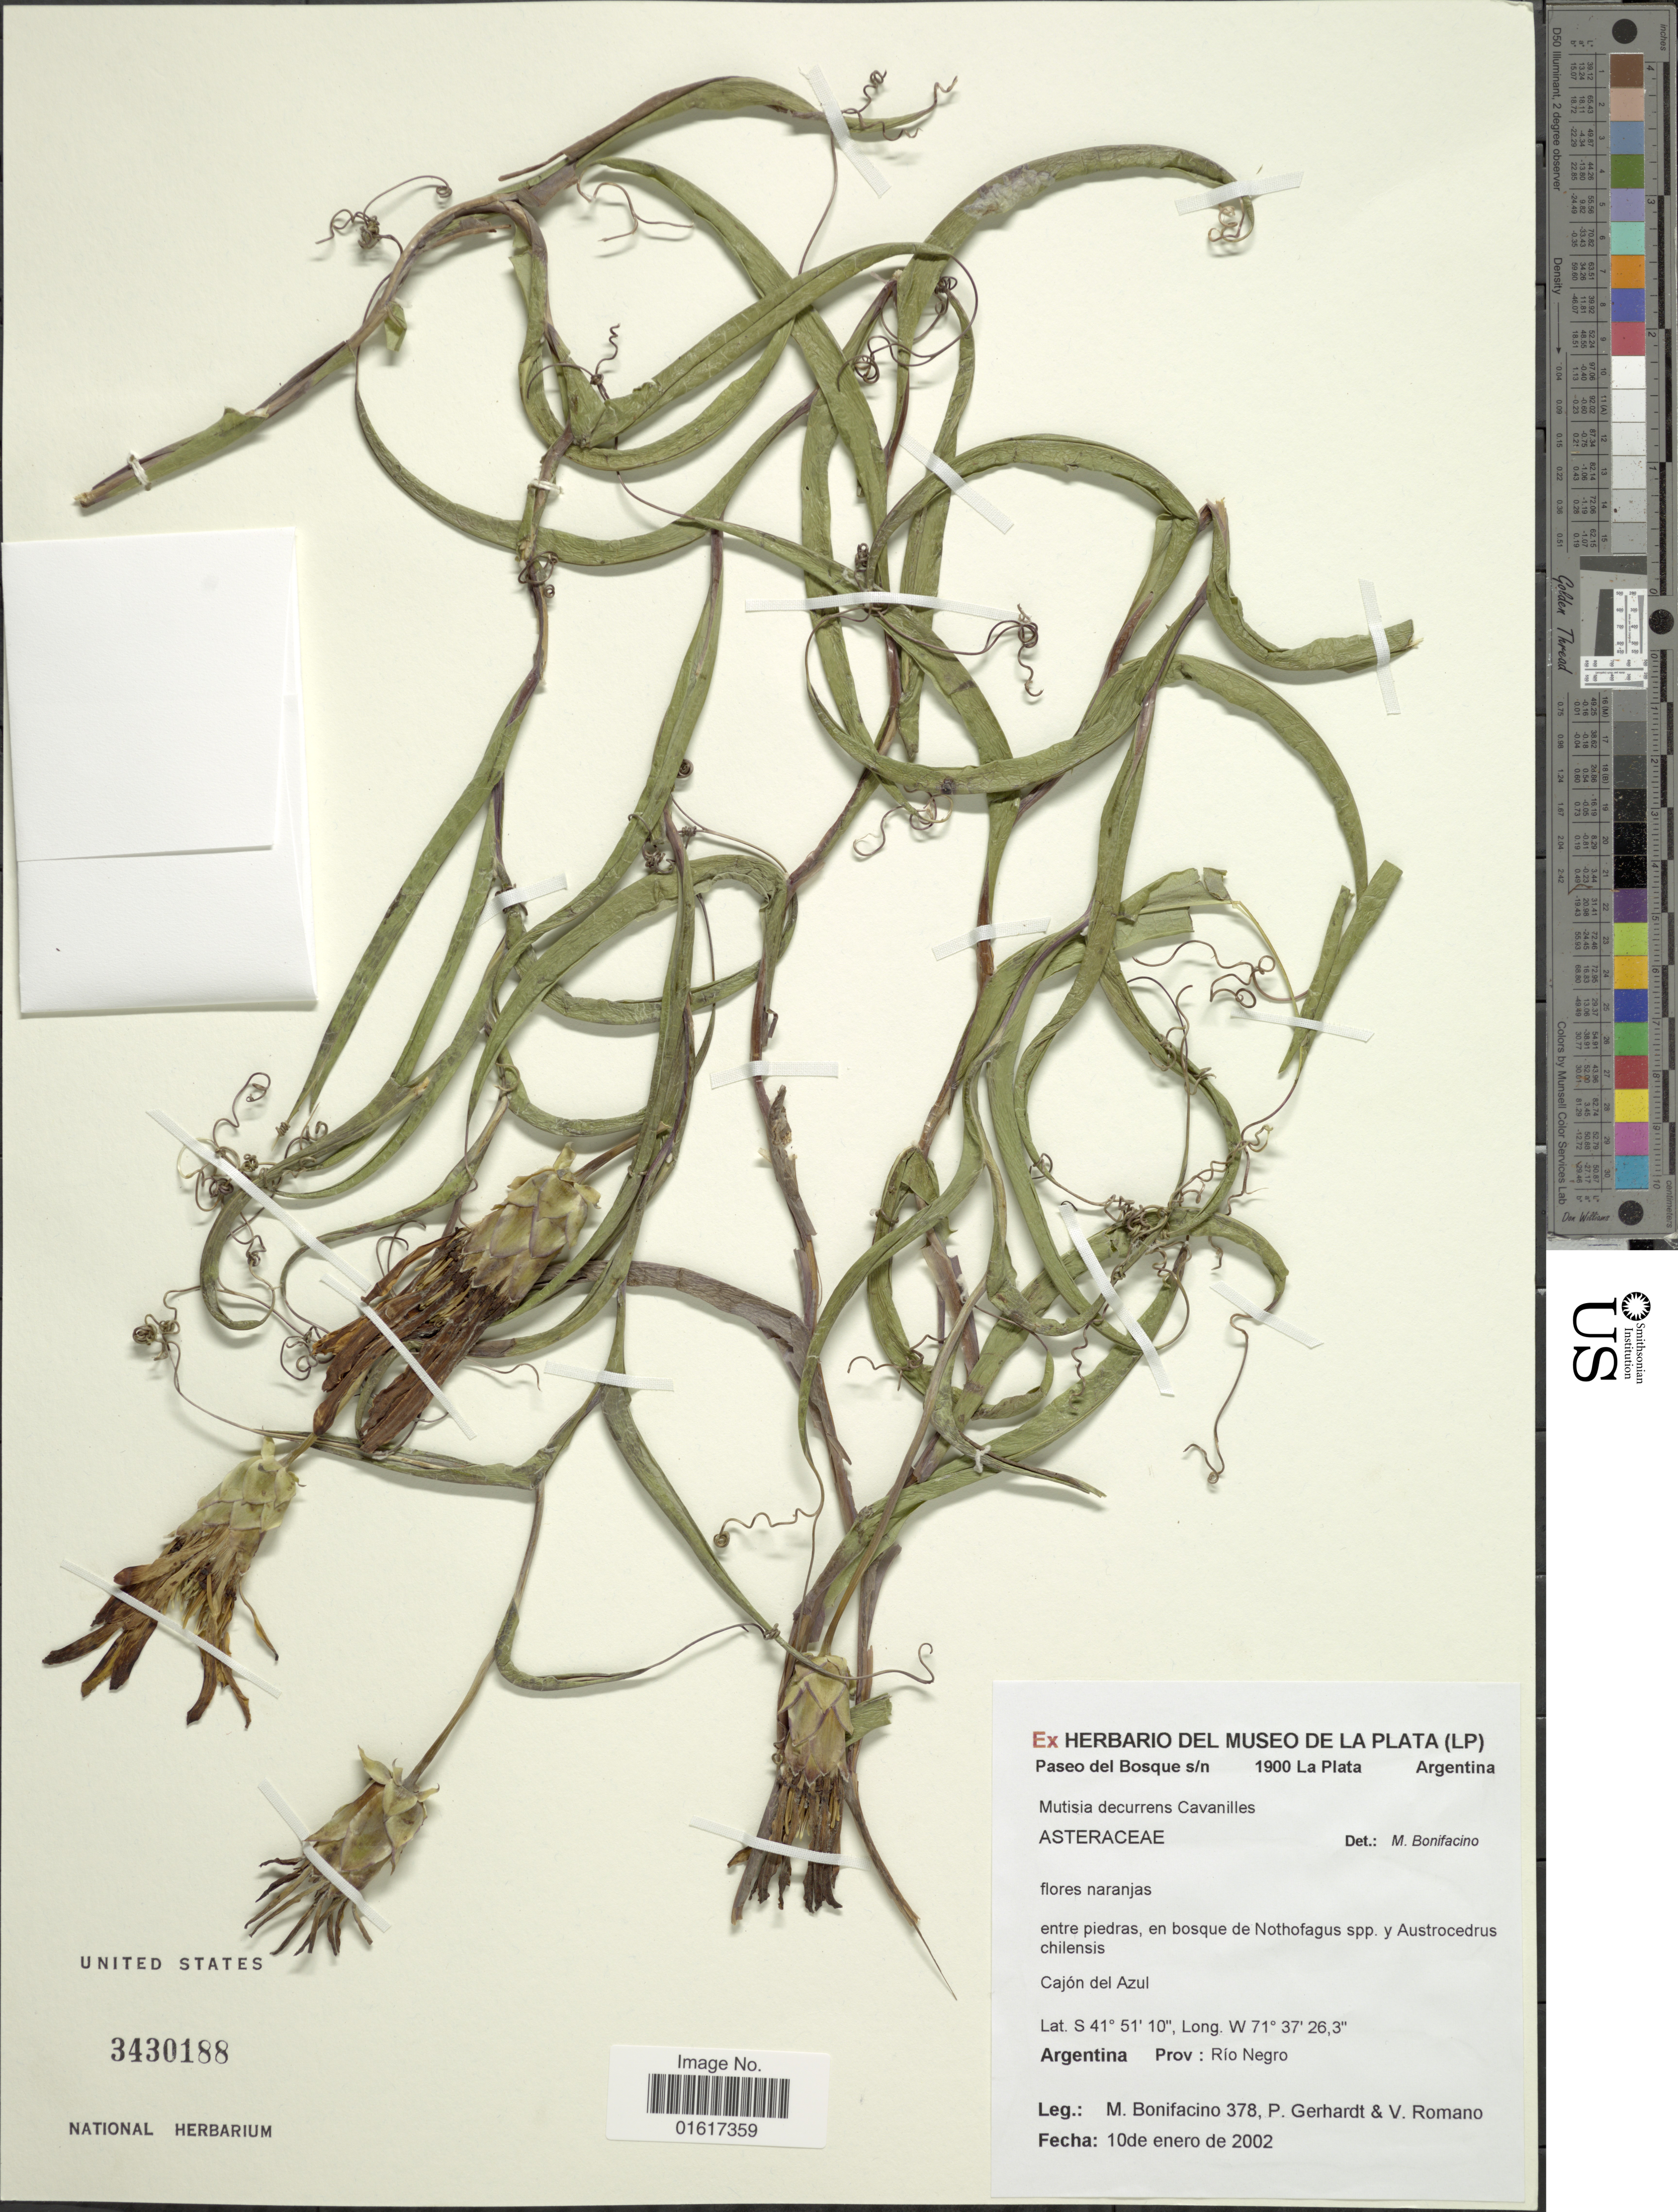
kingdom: Plantae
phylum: Tracheophyta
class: Magnoliopsida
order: Asterales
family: Asteraceae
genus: Mutisia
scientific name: Mutisia decurrens var. decurrens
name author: Cav.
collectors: M. Bonifacino, P. Gerhardt & V. Romano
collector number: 0378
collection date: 2002-01-10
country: Argentina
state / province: Rio Negro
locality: Cajón del Azul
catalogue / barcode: US 3430188